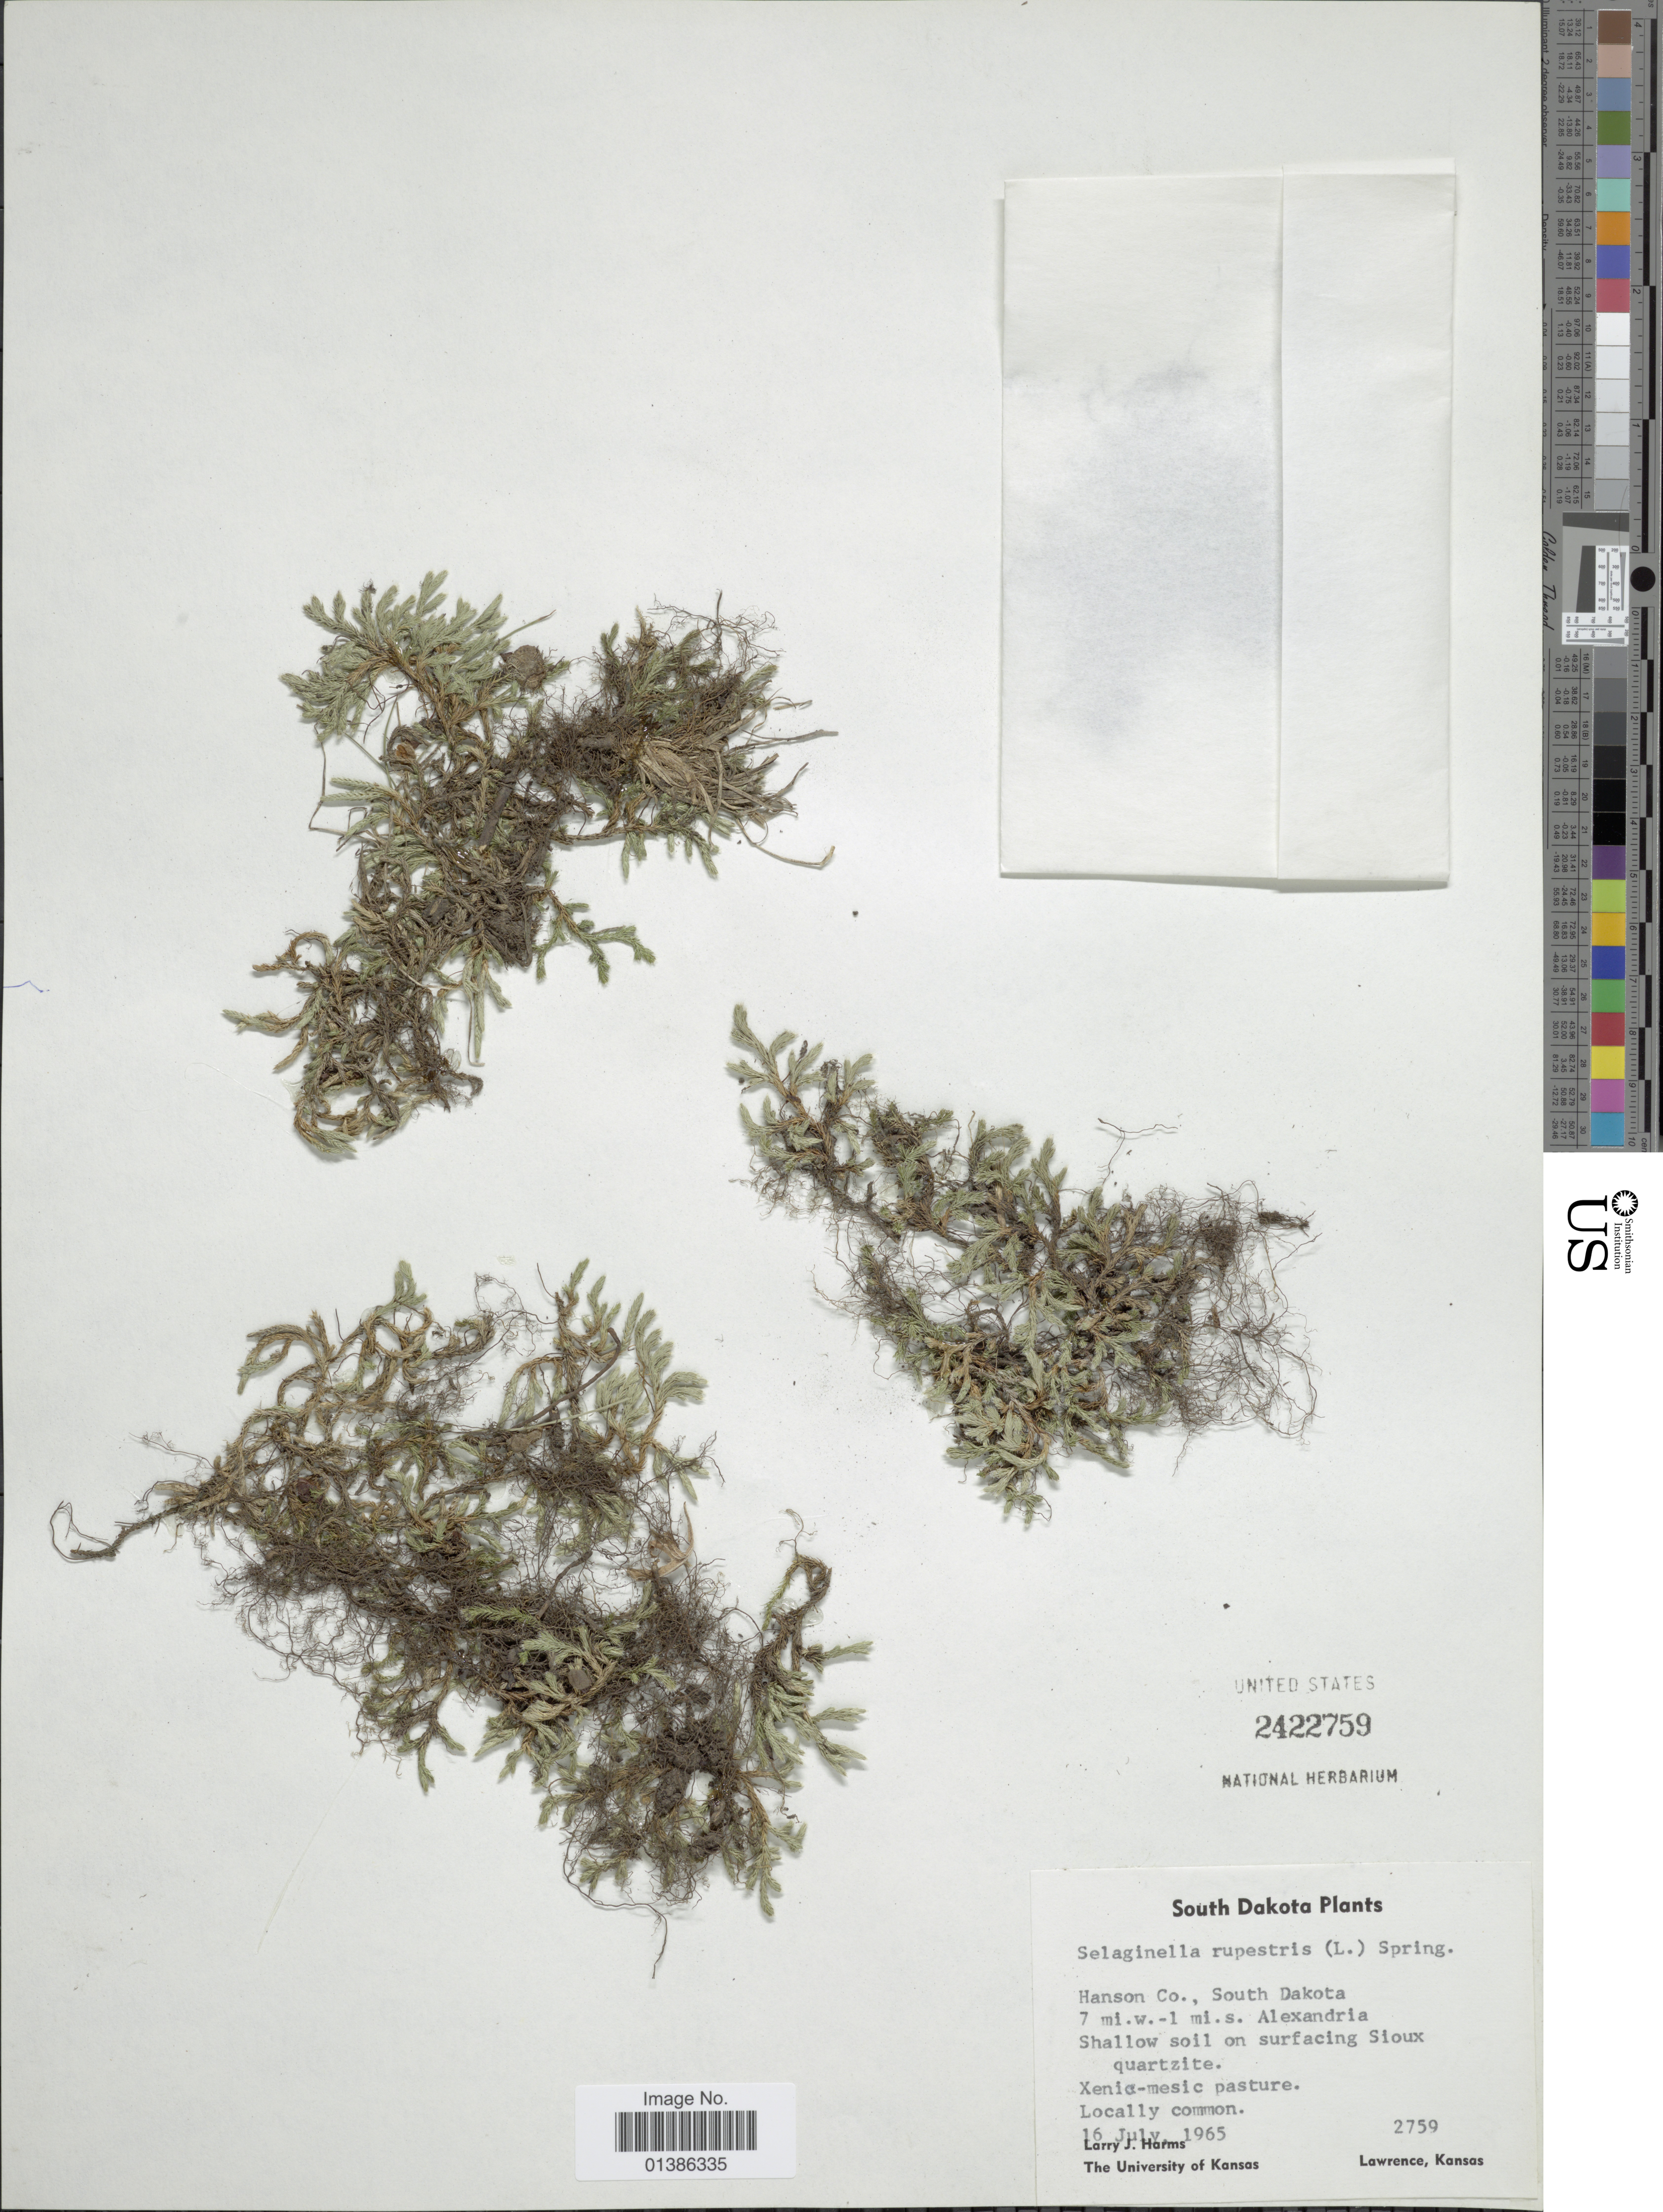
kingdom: Plantae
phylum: Tracheophyta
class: Lycopodiopsida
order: Selaginellales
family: Selaginellaceae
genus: Selaginella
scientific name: Selaginella rupestris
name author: (L.) Spring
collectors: L. Harms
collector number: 2759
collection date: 1965-07-16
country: United States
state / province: South Dakota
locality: Hanson Co., 7 mi. w.- 1 mi. s. of Alexandria.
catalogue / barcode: US 2422759